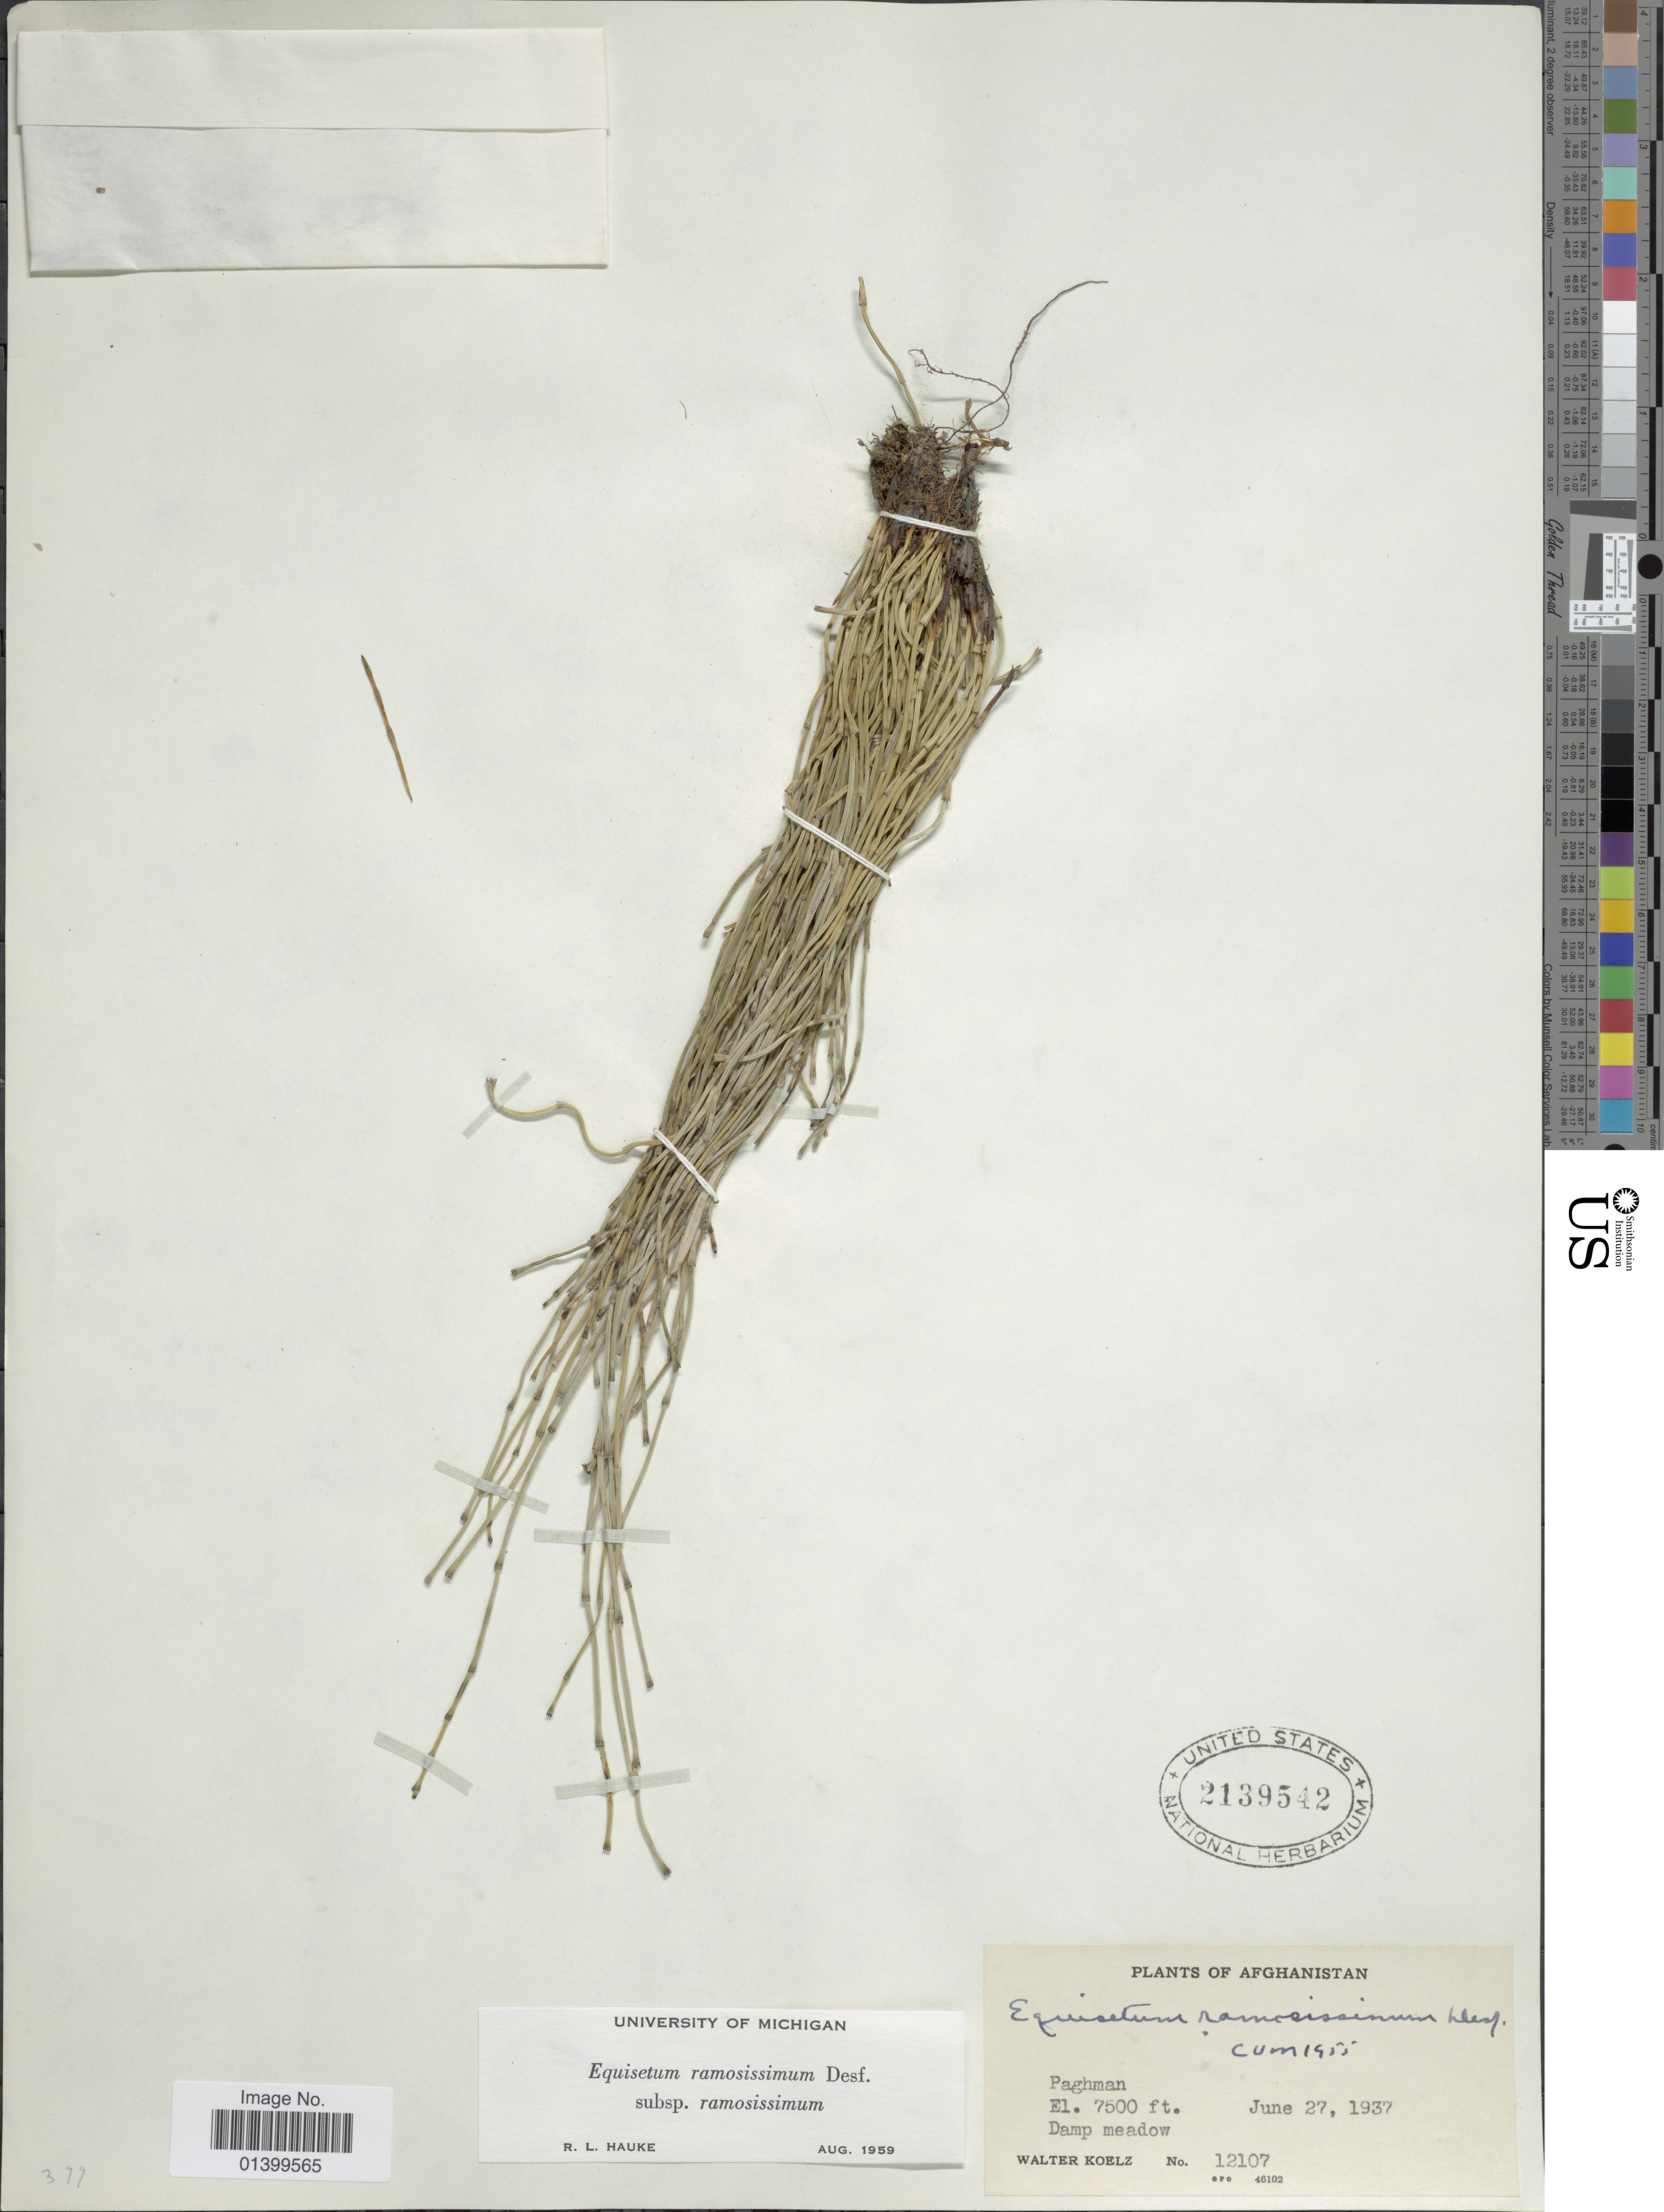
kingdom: Plantae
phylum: Tracheophyta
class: Polypodiopsida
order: Equisetales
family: Equisetaceae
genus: Equisetum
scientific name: Equisetum ramosissimum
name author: Desf.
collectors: W. N. Koelz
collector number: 12107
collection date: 1937-06-27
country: Afghanistan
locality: Plants of Afghanistan. Paghman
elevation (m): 2286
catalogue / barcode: US 2139542